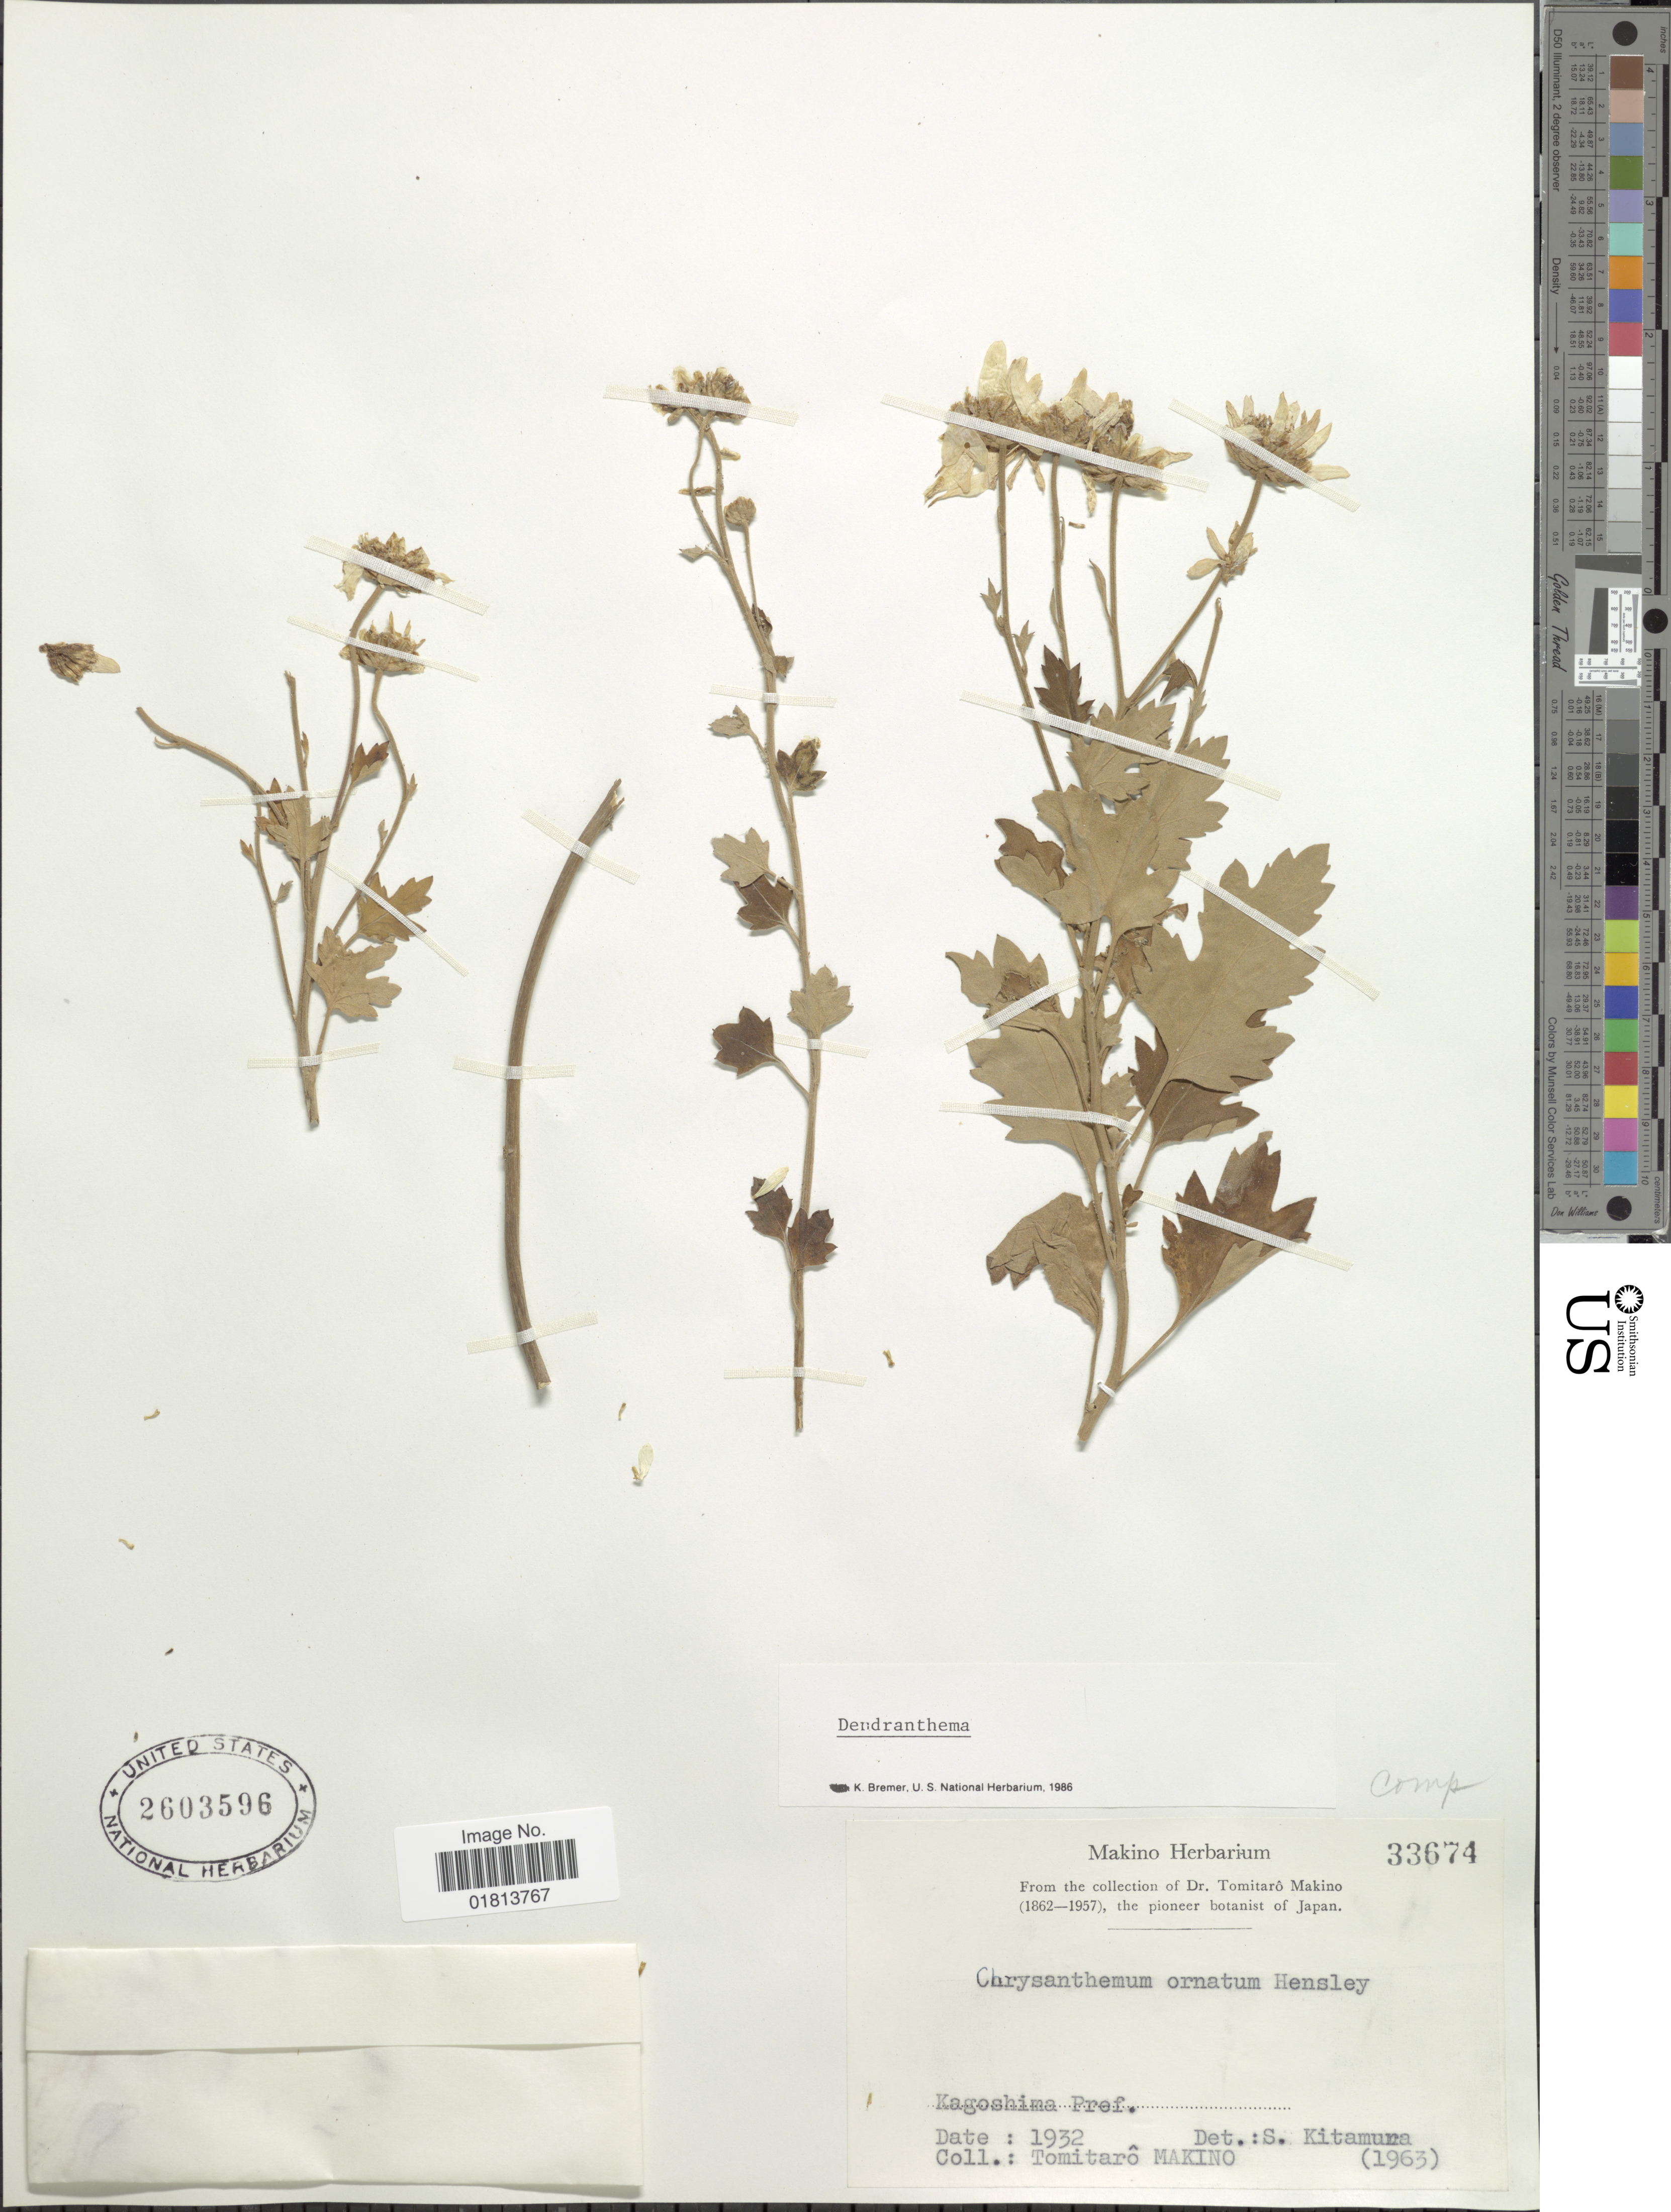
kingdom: Plantae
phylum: Tracheophyta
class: Magnoliopsida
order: Asterales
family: Asteraceae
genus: Dendranthema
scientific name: Dendranthema ornatum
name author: Hemsl.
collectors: T. Makino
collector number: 33674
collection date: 1932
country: Japan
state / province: Kagosima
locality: Kagoshima Pref.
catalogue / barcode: US 2603596